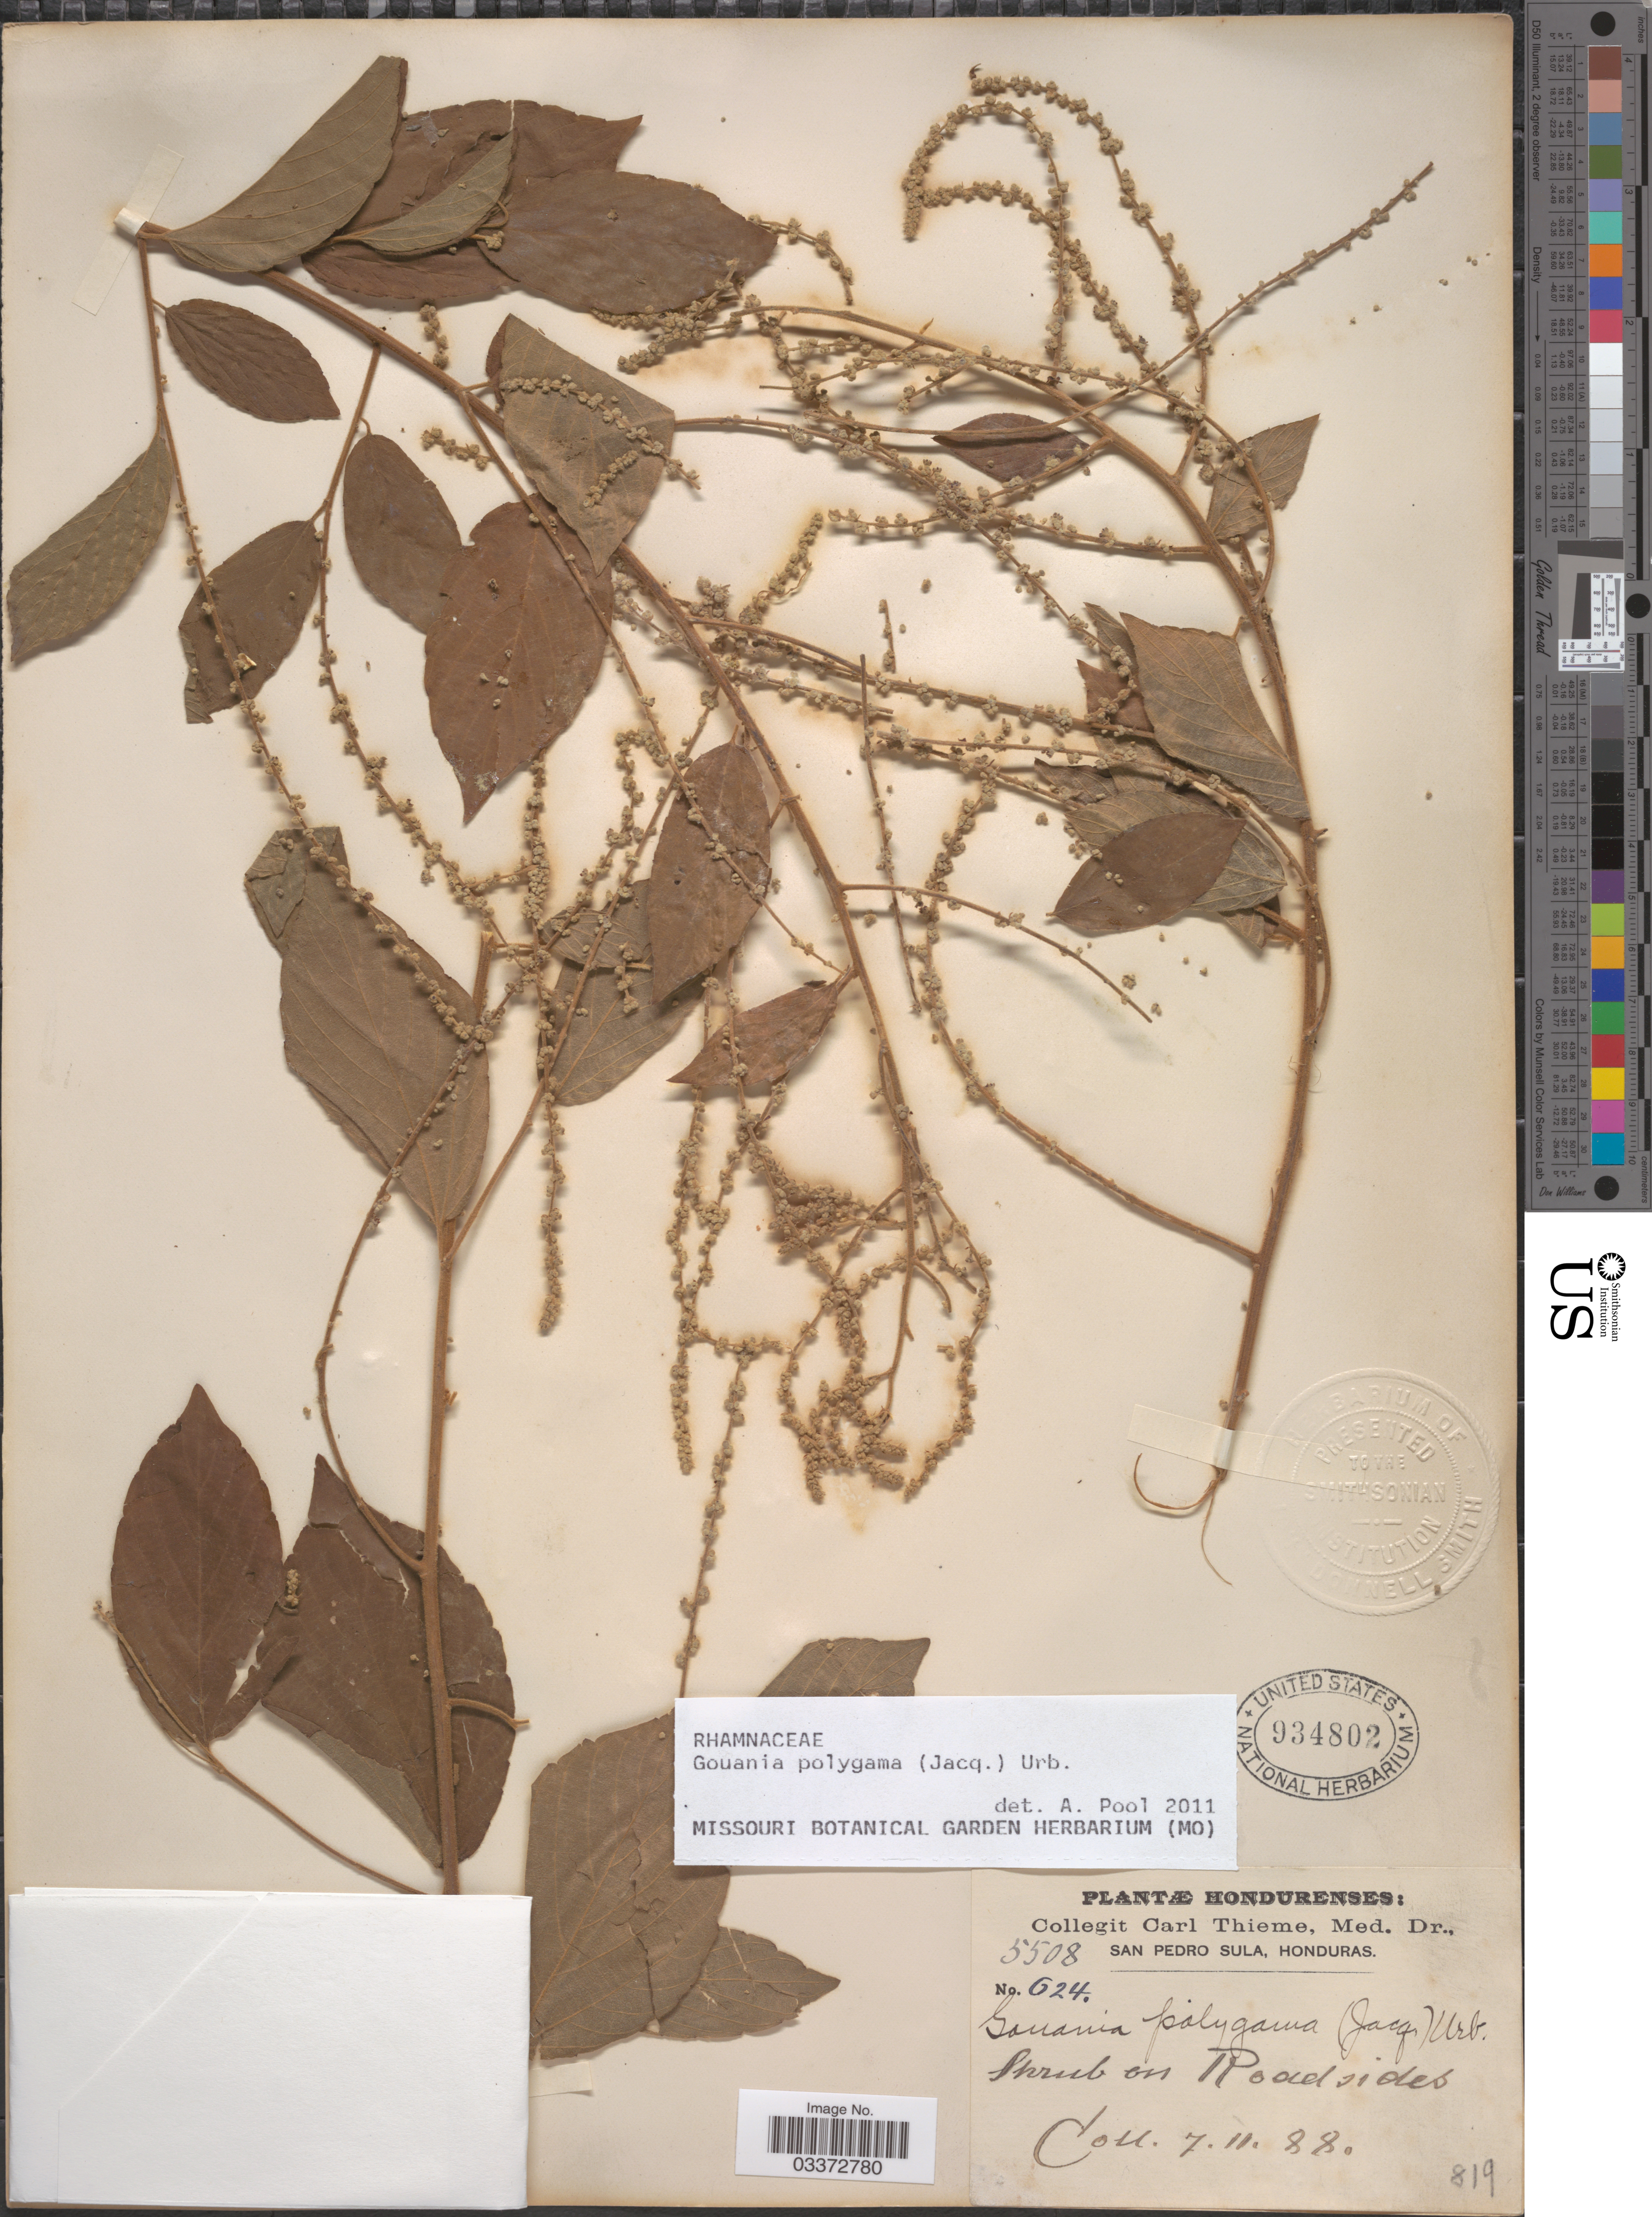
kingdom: Plantae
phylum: Tracheophyta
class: Magnoliopsida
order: Rosales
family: Rhamnaceae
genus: Gouania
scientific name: Gouania polygama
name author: (Jacq.) Urb.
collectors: C. Thieme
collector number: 624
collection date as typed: Transcribed d/m/y: 7/11/88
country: Honduras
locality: San Pedro Sula.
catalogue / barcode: US 934802